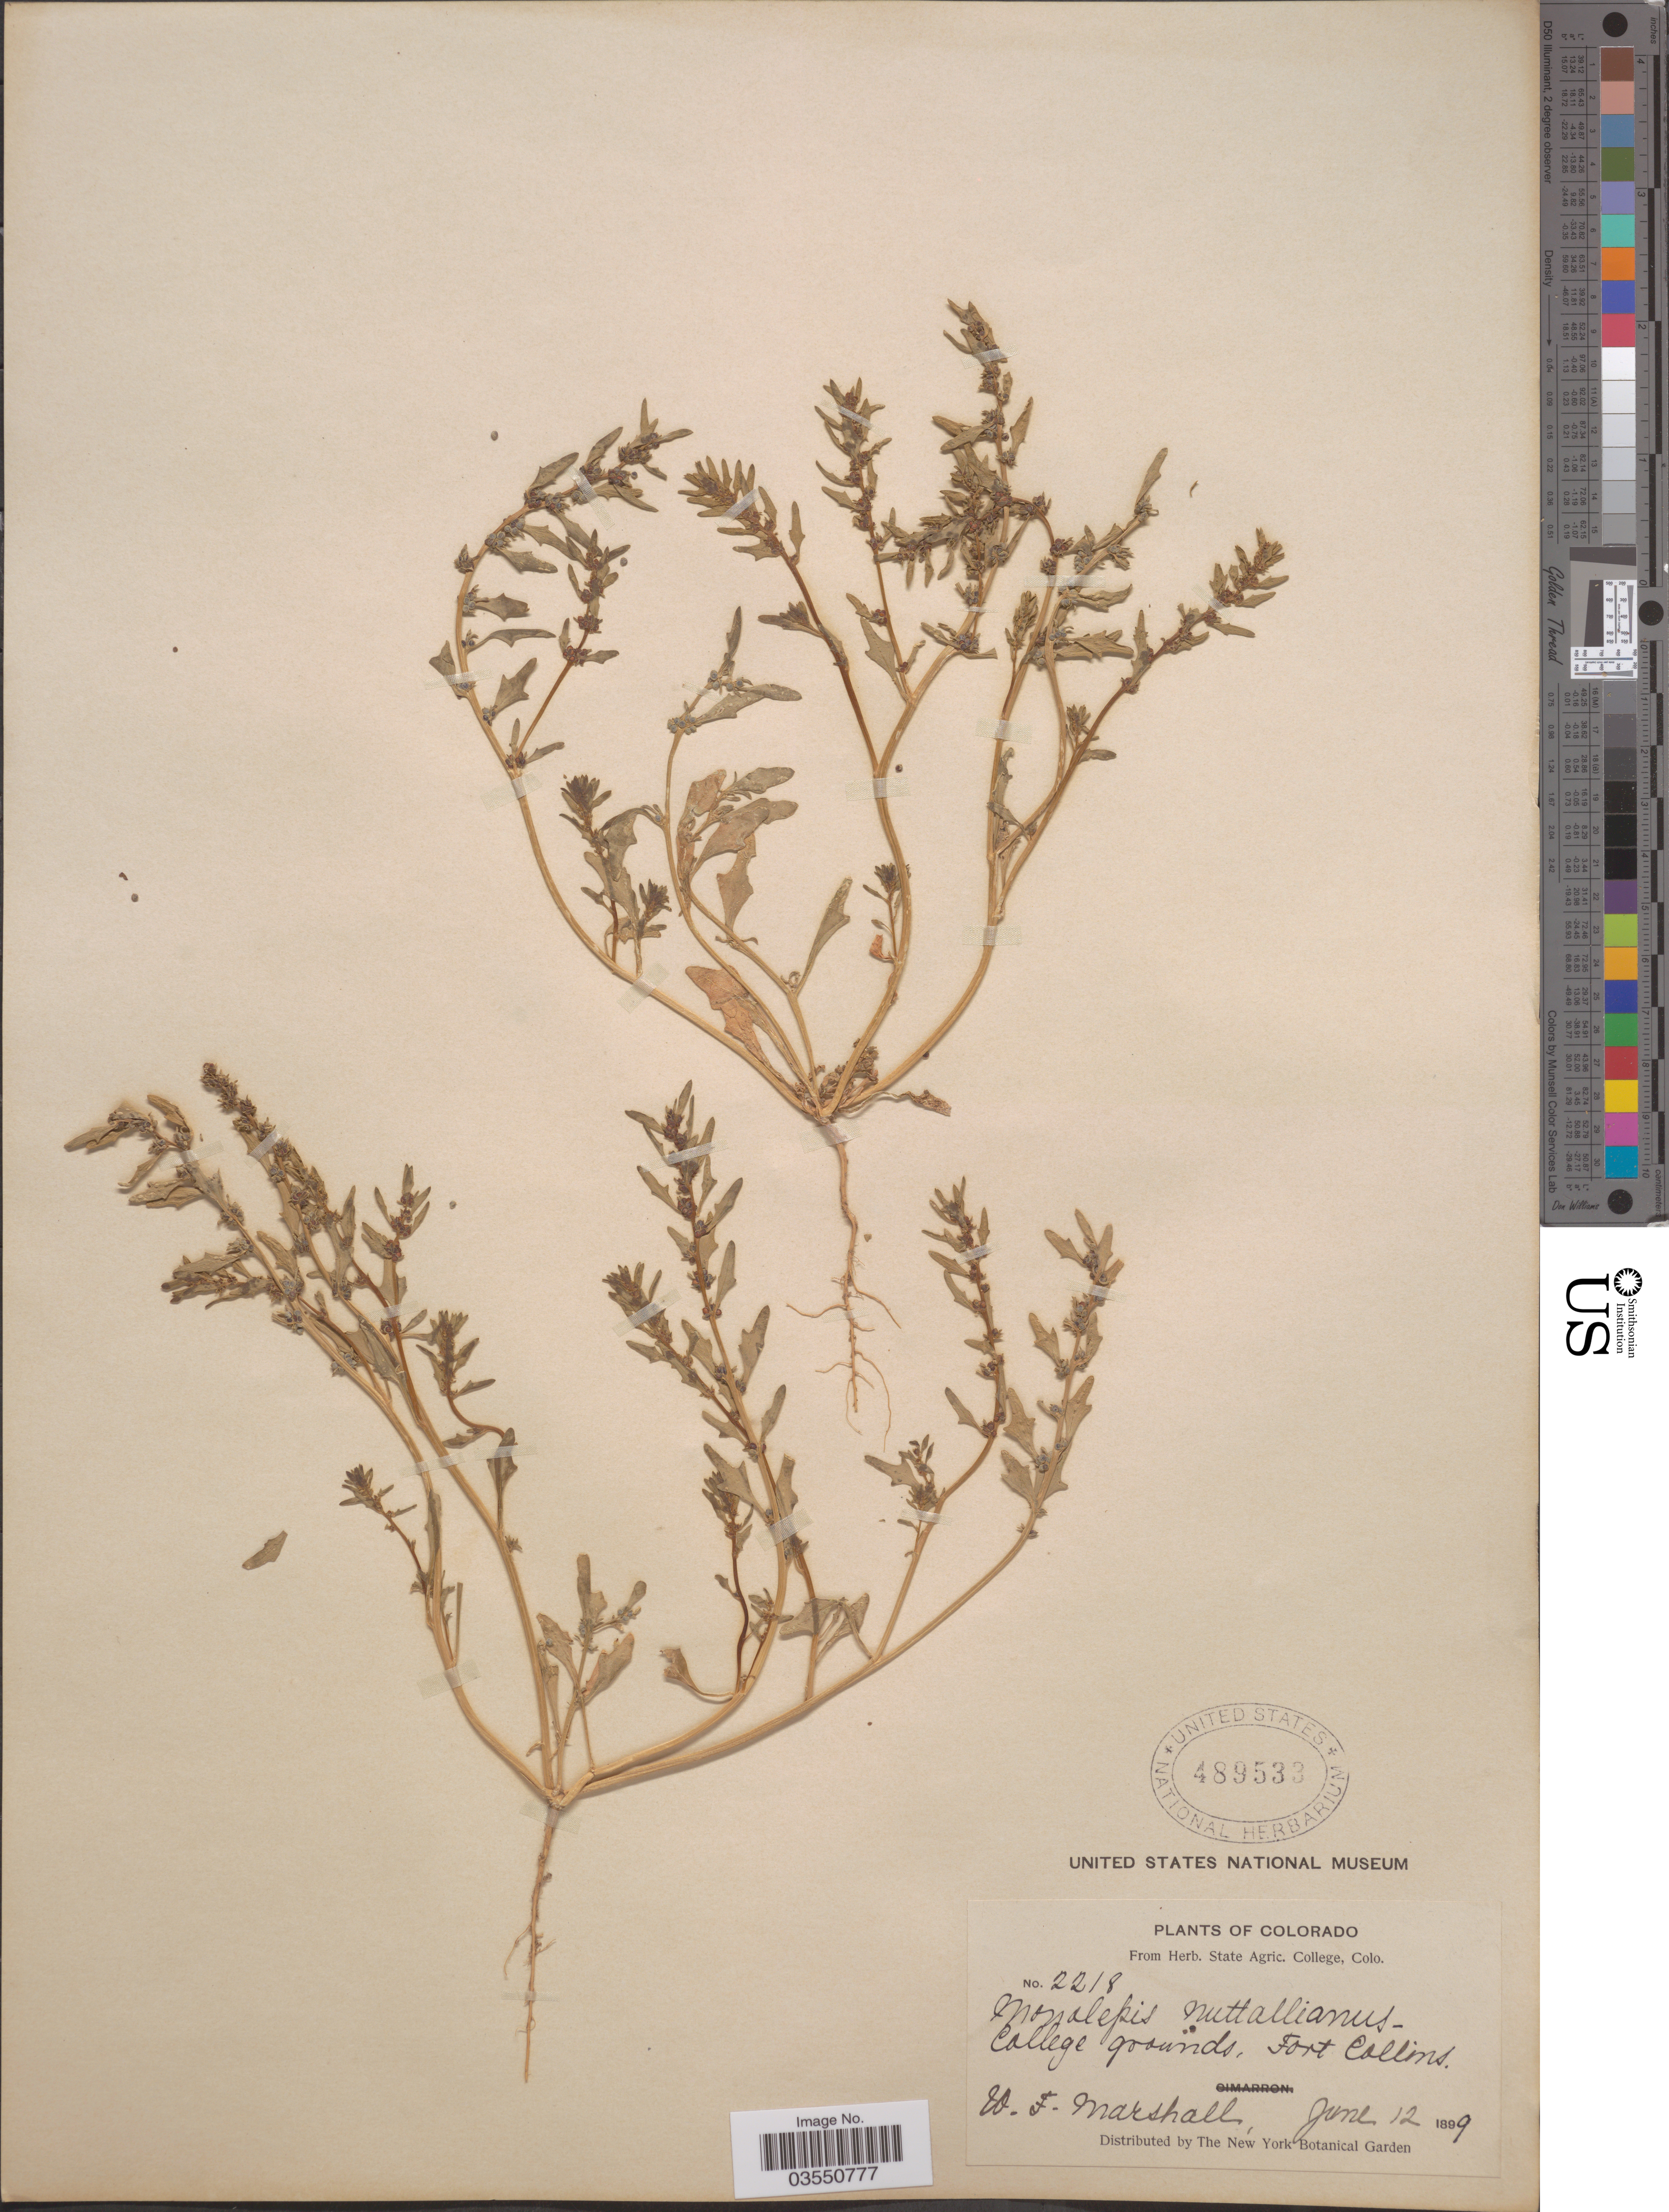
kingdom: Plantae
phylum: Tracheophyta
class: Magnoliopsida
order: Caryophyllales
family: Amaranthaceae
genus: Blitum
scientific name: Blitum nuttallianum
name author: Schult.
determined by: U.S. National Herbarium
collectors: W. F. Marshall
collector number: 2218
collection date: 1899-06-12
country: United States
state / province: Colorado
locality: College grounds, Fort Collins.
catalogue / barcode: US 489533